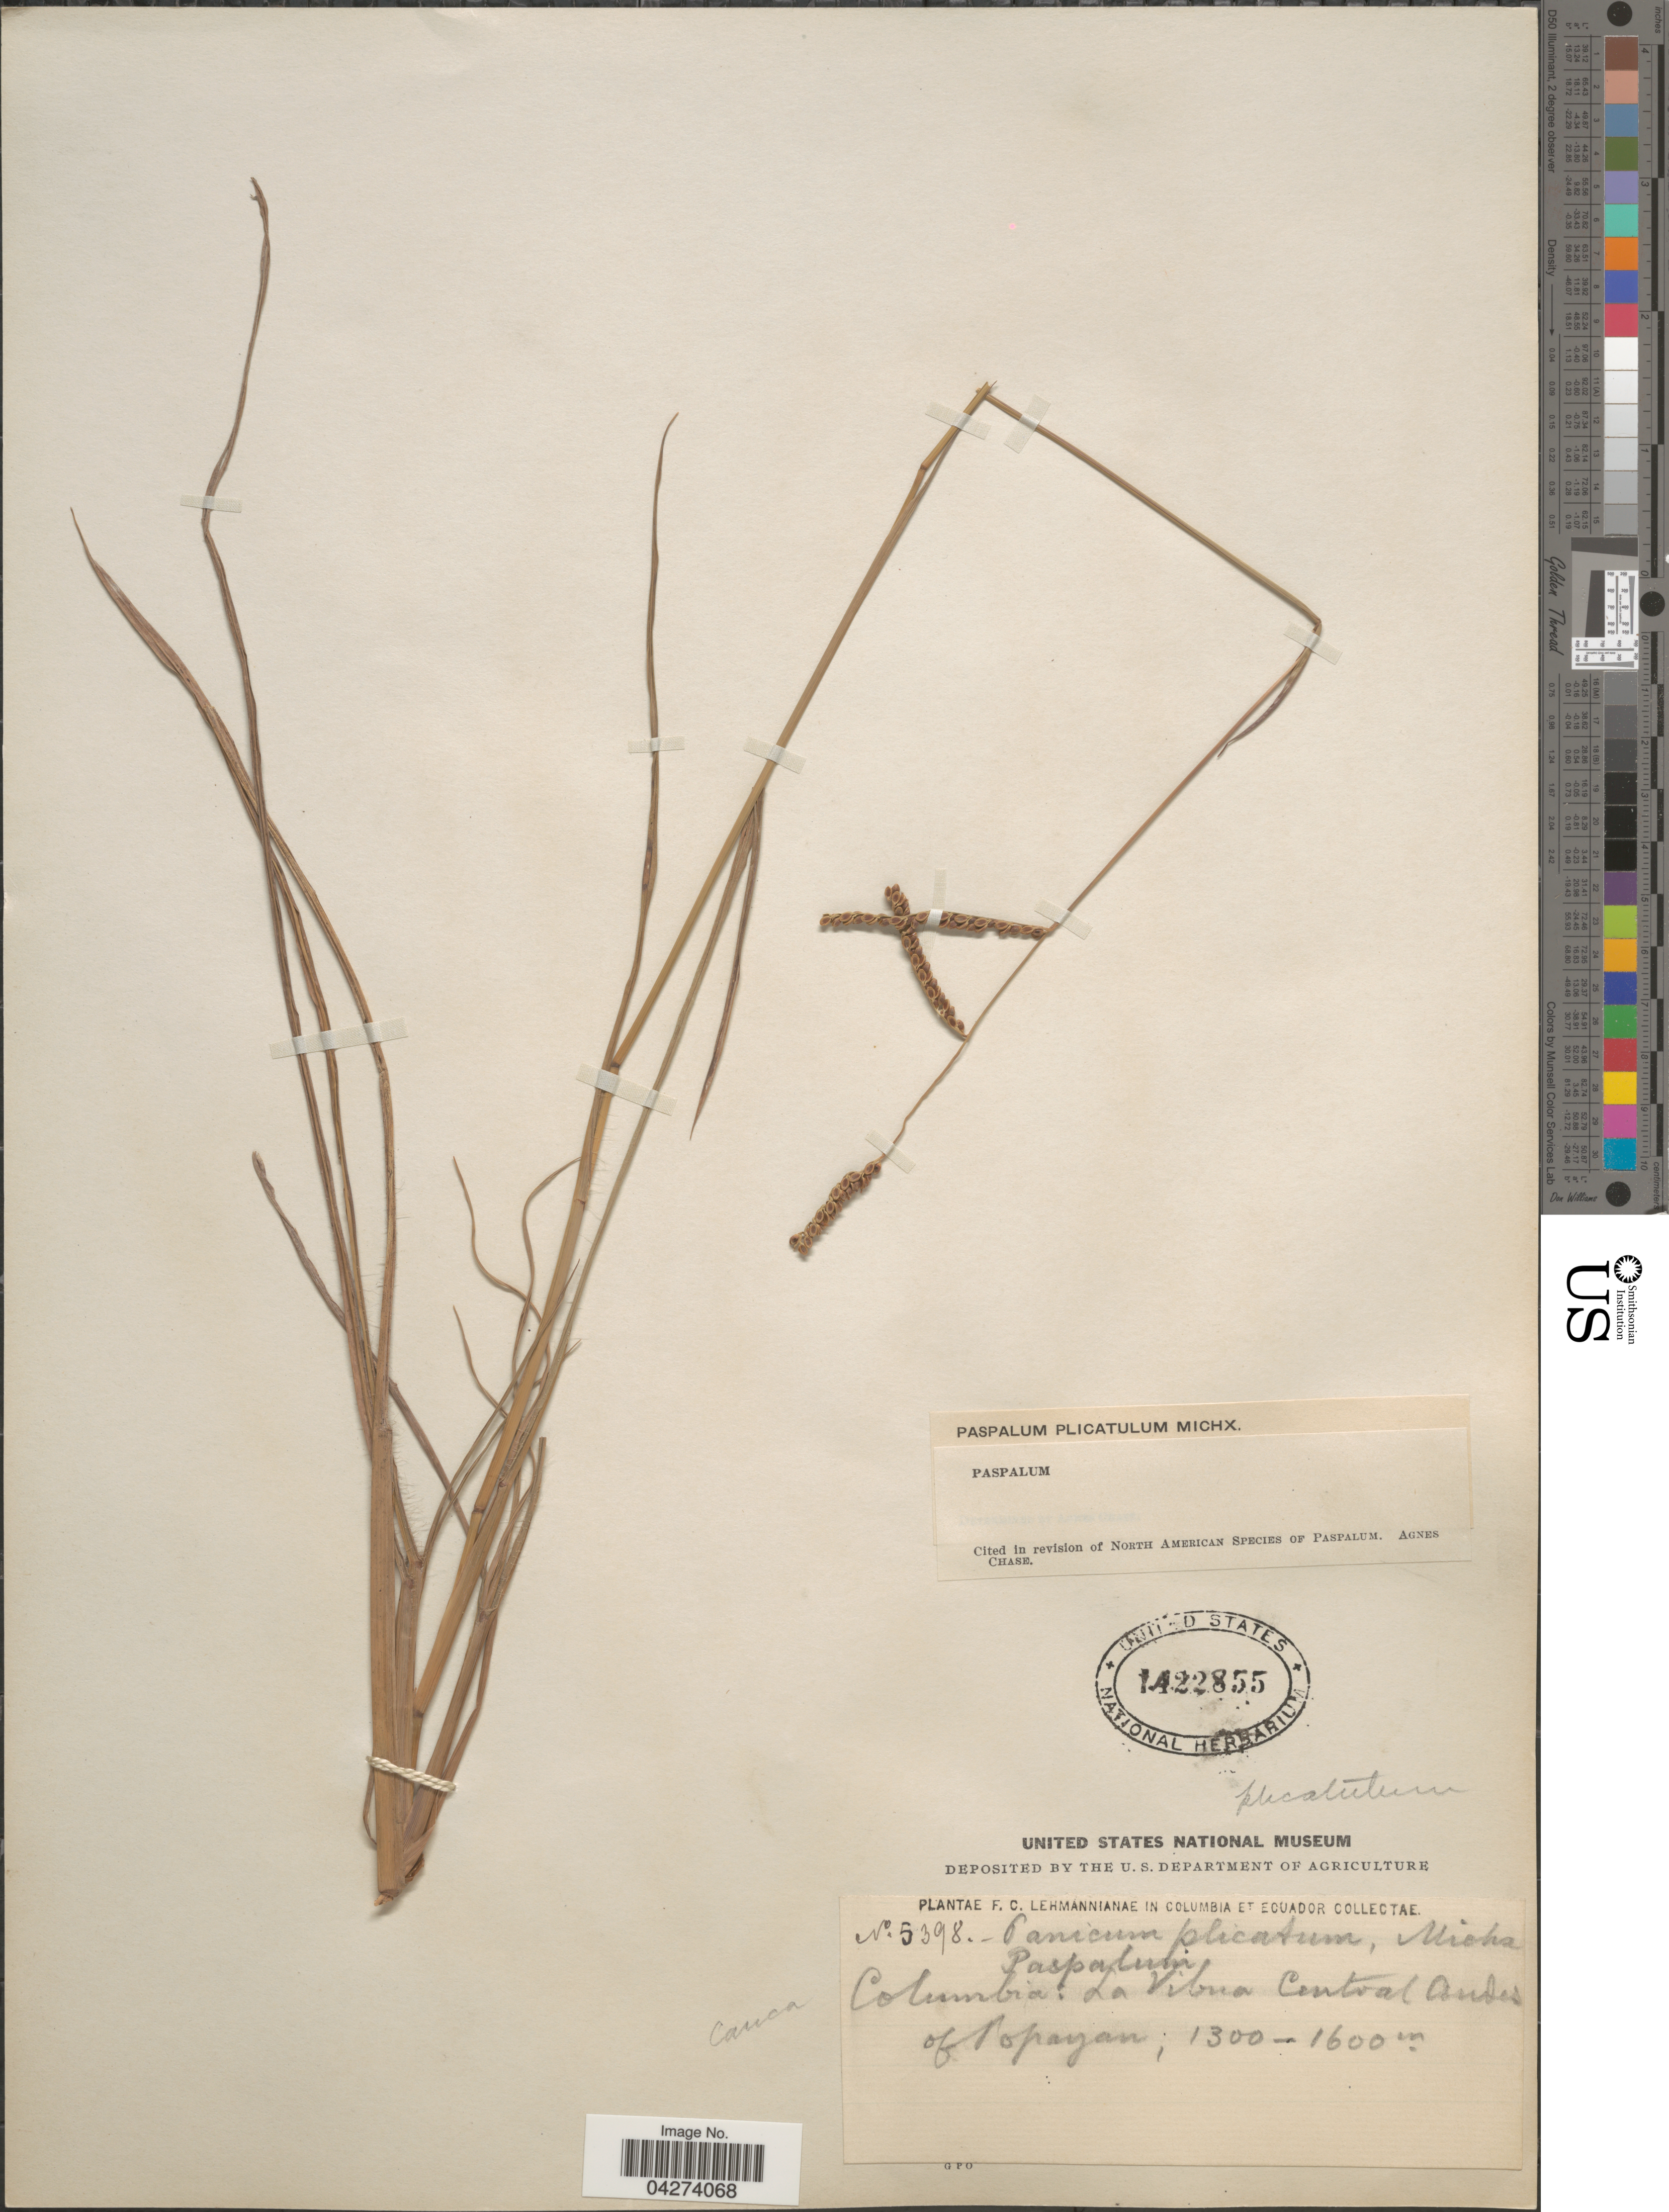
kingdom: Plantae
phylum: Tracheophyta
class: Liliopsida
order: Poales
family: Poaceae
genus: Paspalum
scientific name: Paspalum plicatulum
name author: Michx.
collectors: F. C. Lehmann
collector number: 5398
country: Colombia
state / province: Cauca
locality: La Vibua [interpreted] Central Andes of Popayan. Cauca.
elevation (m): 1300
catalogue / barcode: US 1422855